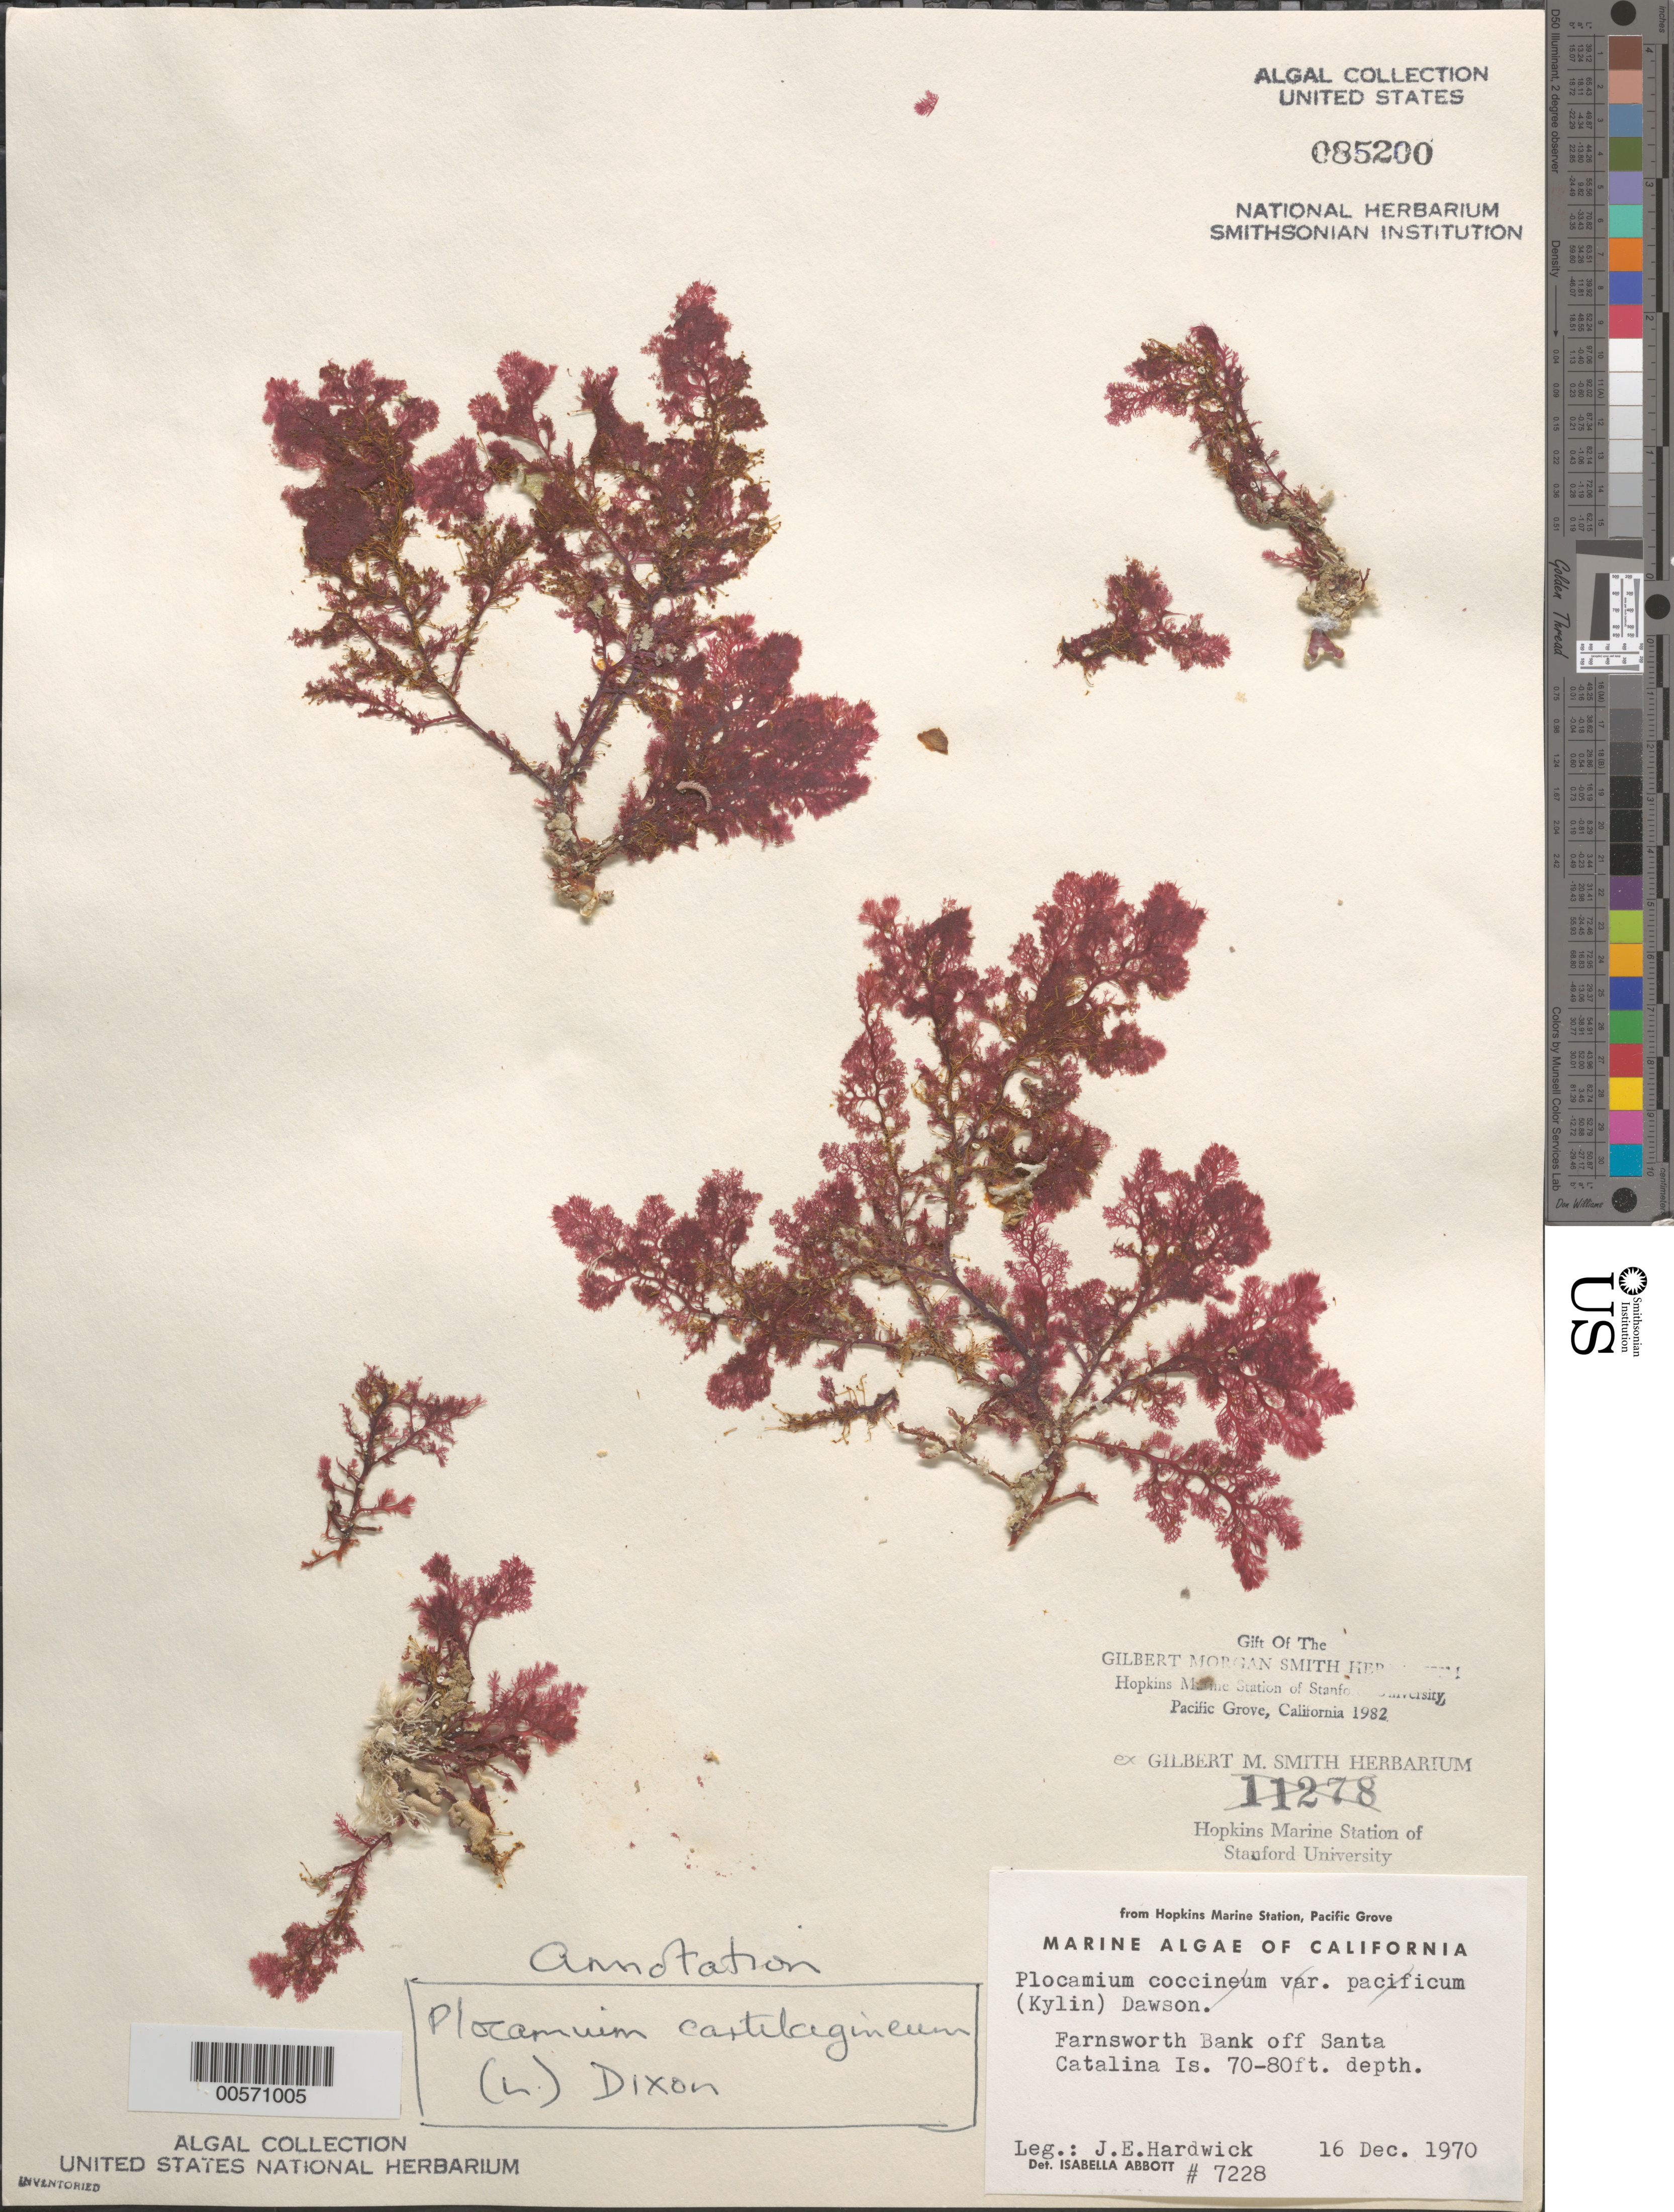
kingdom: Plantae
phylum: Rhodophyta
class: Florideophyceae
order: Plocamiales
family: Plocamiaceae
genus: Plocamium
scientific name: Plocamium cartilagineum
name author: (L.) P.S. Dixon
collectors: J. Hardwick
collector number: IAA 7228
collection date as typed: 16 Dec 1970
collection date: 1970-12-16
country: United States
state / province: California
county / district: Los Angeles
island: Santa Catalina Island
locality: Farnsworth Bank, off the island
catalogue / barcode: US 85200